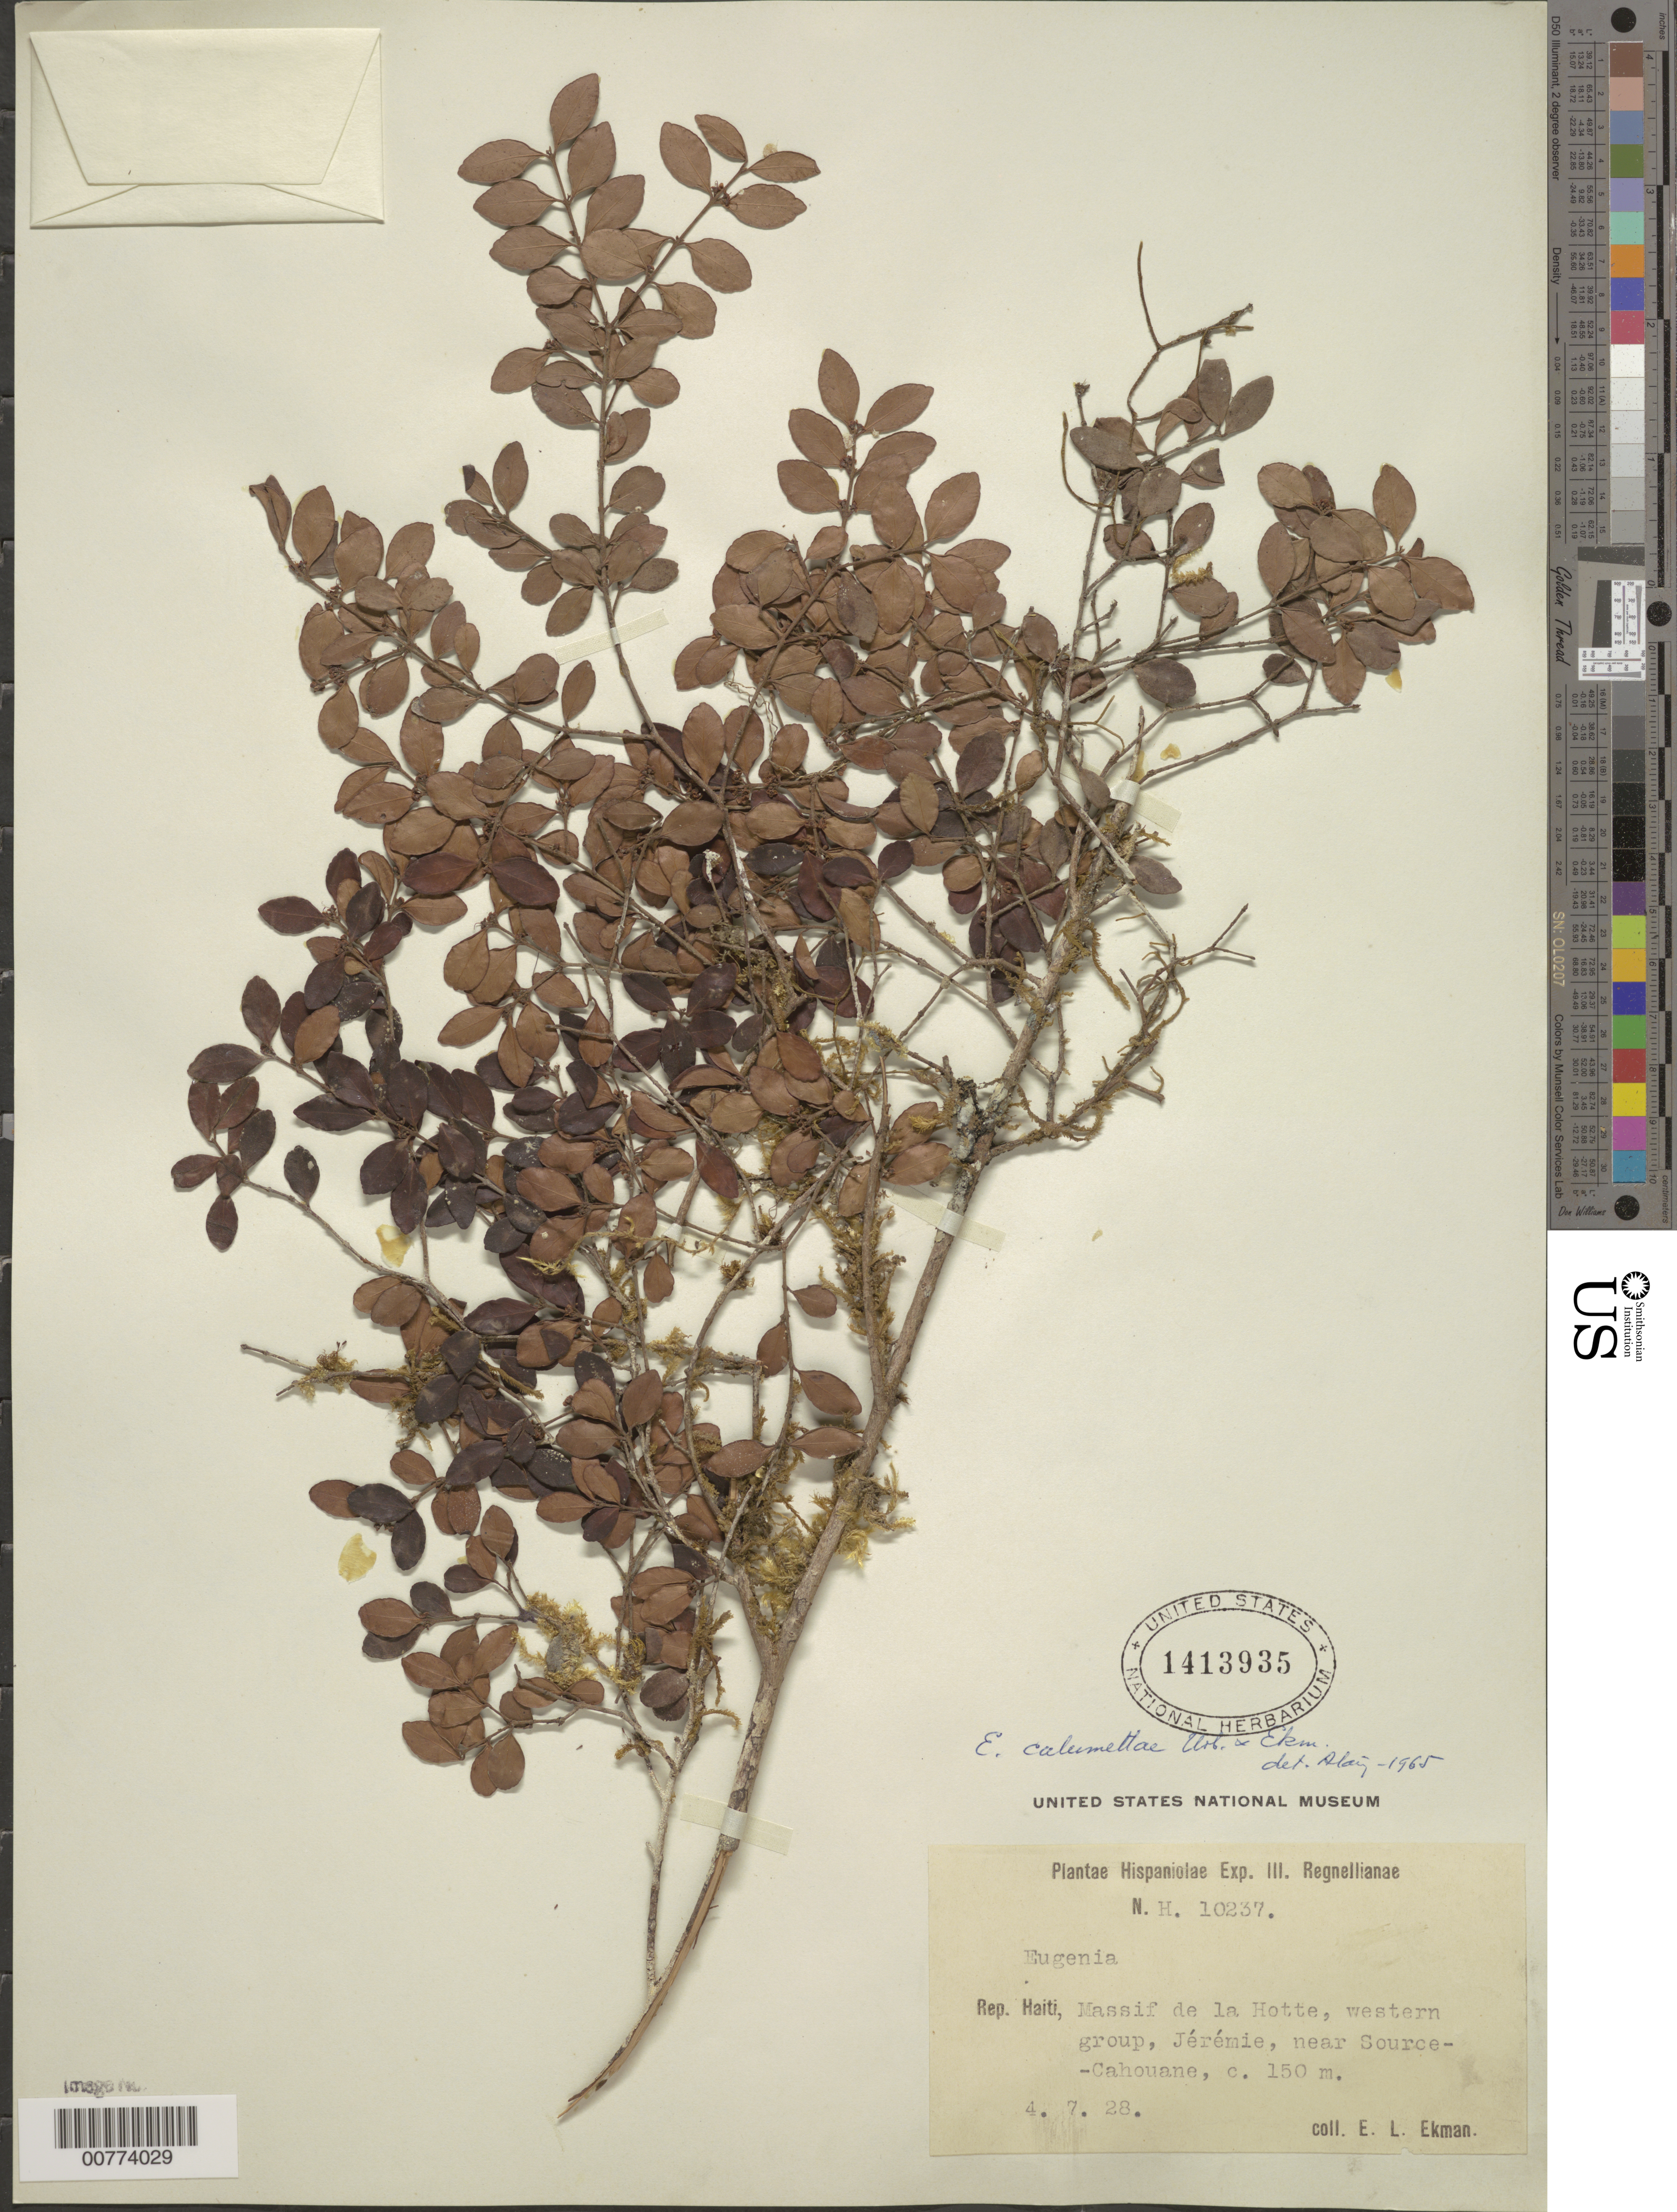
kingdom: Plantae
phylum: Tracheophyta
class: Magnoliopsida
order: Myrtales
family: Myrtaceae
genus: Eugenia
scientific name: Eugenia calumettae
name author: Urb. & Ekman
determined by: Liogier, Alain H.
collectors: E. L. Ekman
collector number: H 10237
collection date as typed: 04 Jul 1928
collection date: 1928-07-04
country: Haiti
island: Hispaniola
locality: Massif de la Hotte, western group, Jérémie, near Source Cahouane.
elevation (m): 150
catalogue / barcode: US 1413935